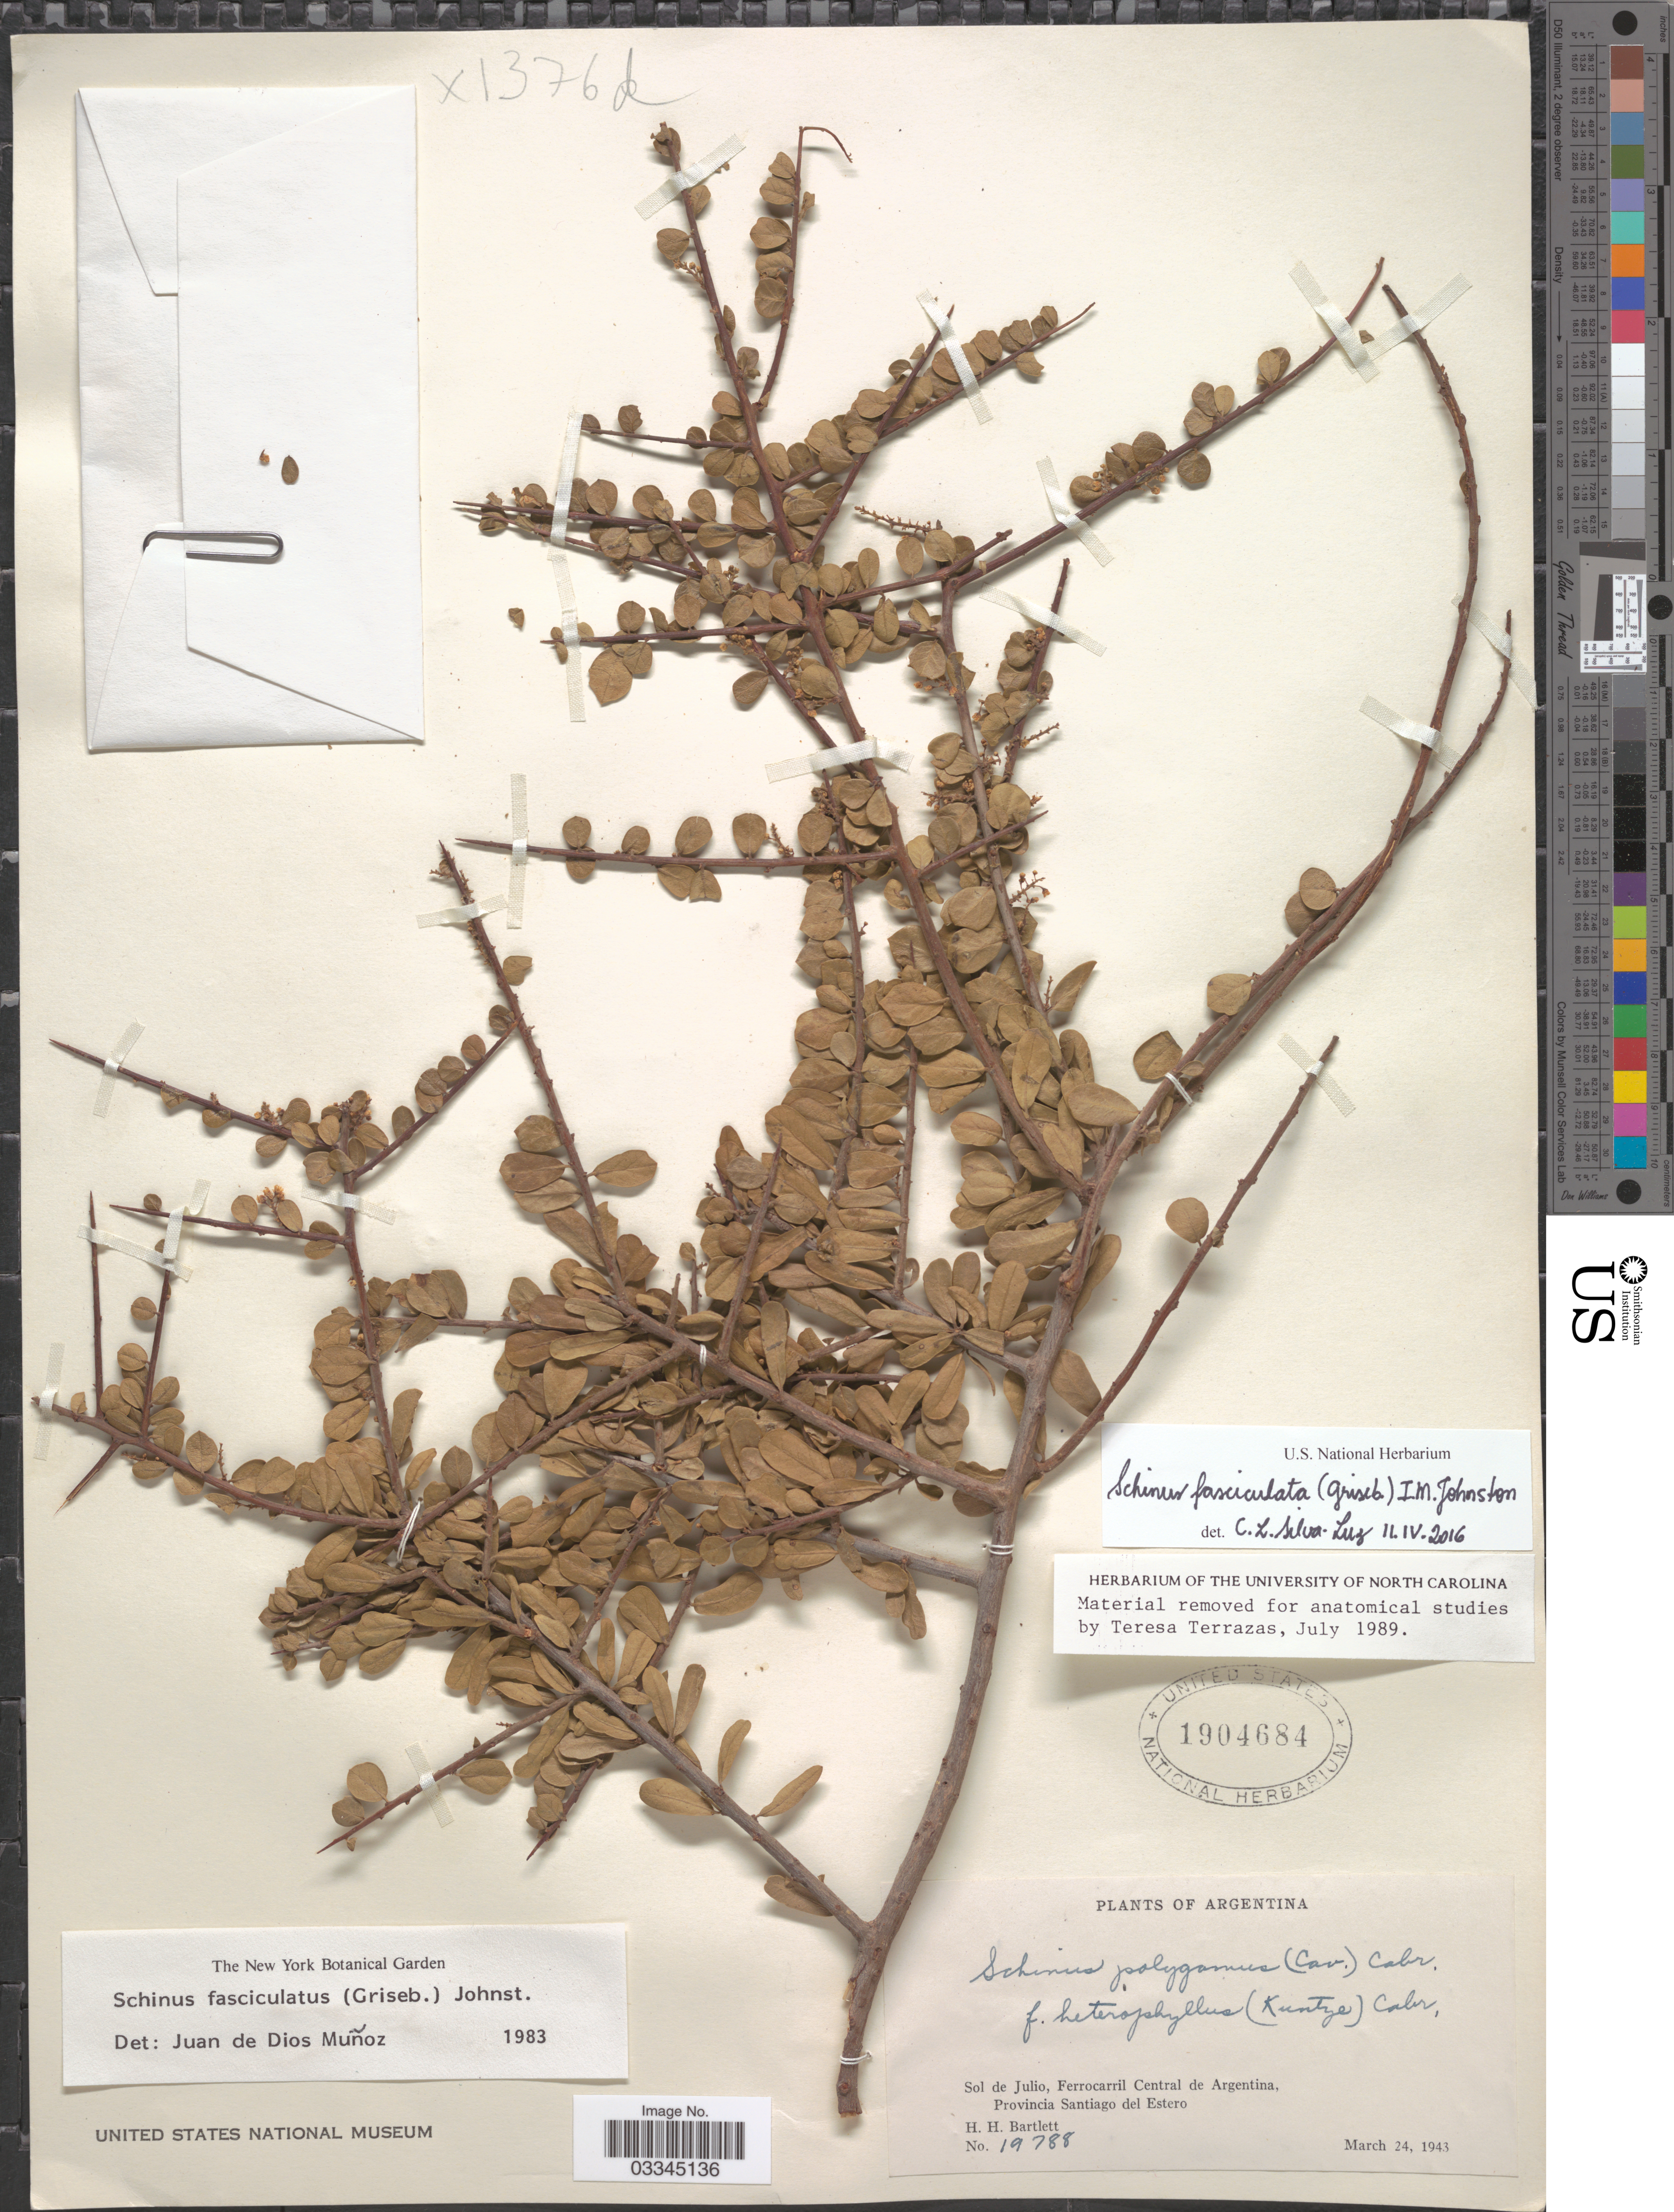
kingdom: Plantae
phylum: Tracheophyta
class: Magnoliopsida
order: Sapindales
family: Anacardiaceae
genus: Schinus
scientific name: Schinus fasciculata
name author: (Griseb.) I.M. Johnst.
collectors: H. H. Bartlett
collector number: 19788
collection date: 1943-03-24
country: Argentina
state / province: Santiago del Estero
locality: Sol de Julio, Ferrocarril Central de Argentina.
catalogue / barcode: US 1904684